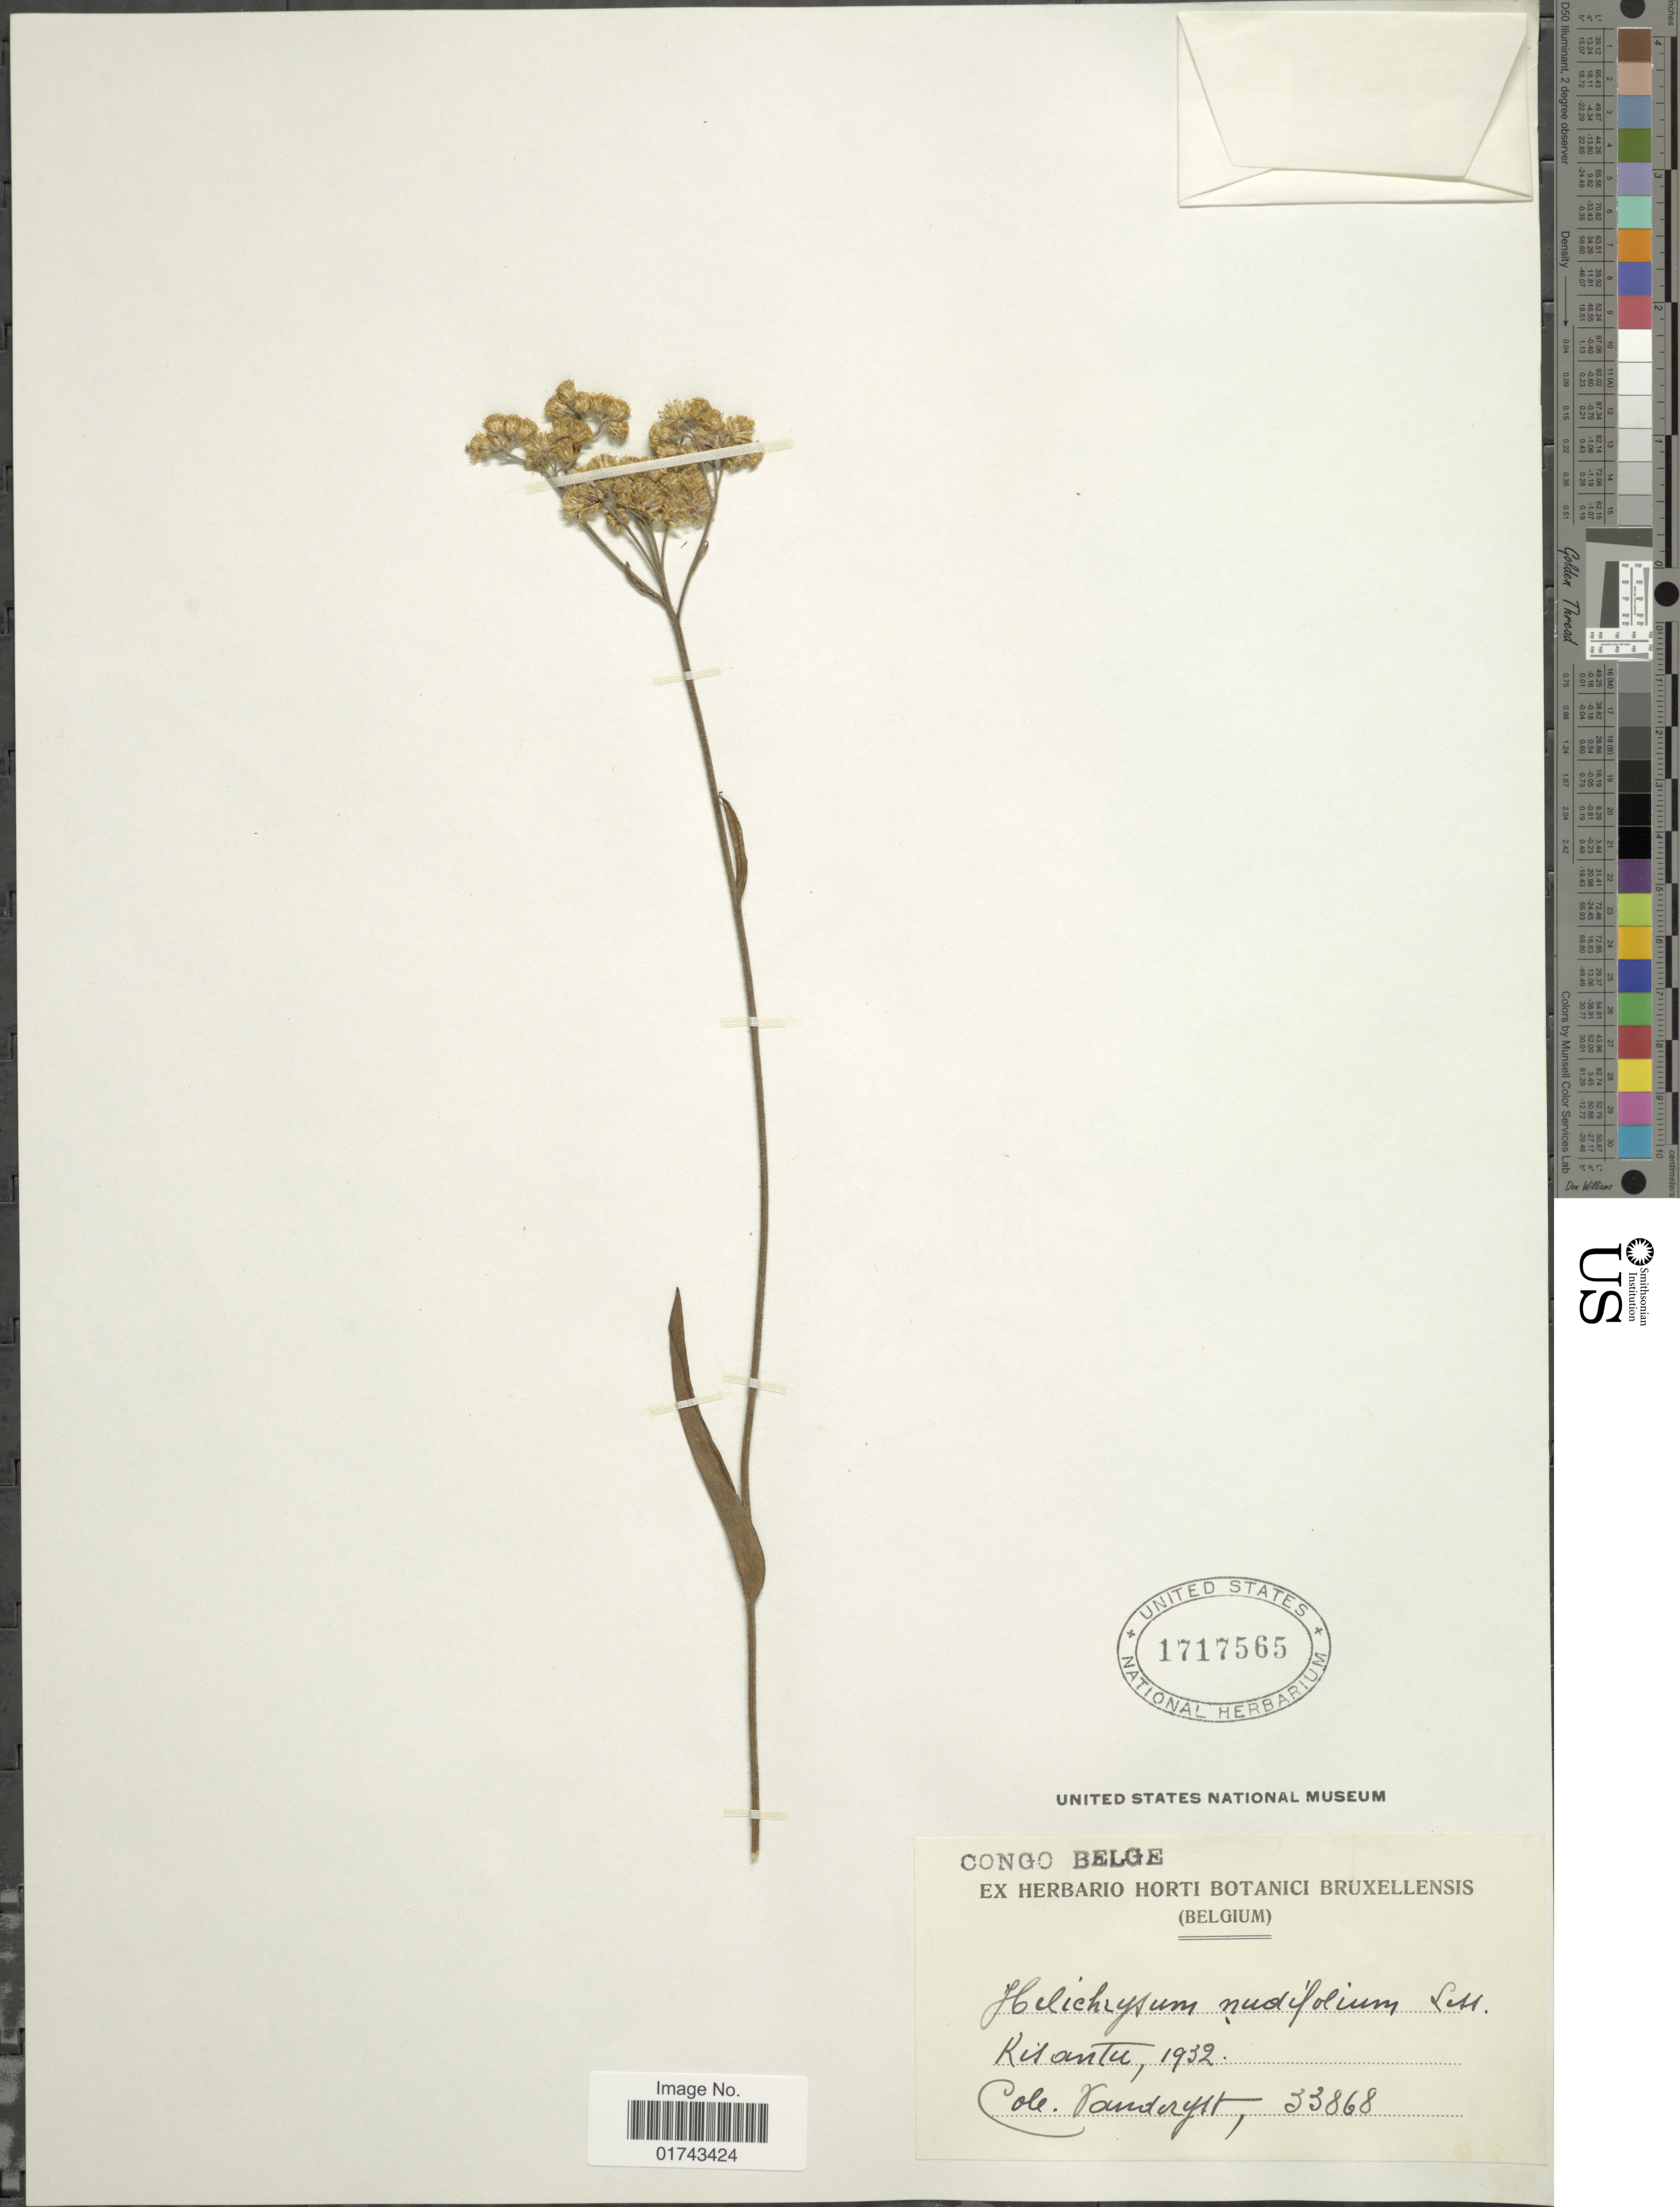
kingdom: Plantae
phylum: Tracheophyta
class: Magnoliopsida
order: Asterales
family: Asteraceae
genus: Helichrysum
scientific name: Helichrysum nudifolium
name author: (L.) Less.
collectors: Vanderyst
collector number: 33868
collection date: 1932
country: Congo, Democratic Republic of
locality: Kisantu, Congo Belge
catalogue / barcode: US 1717565